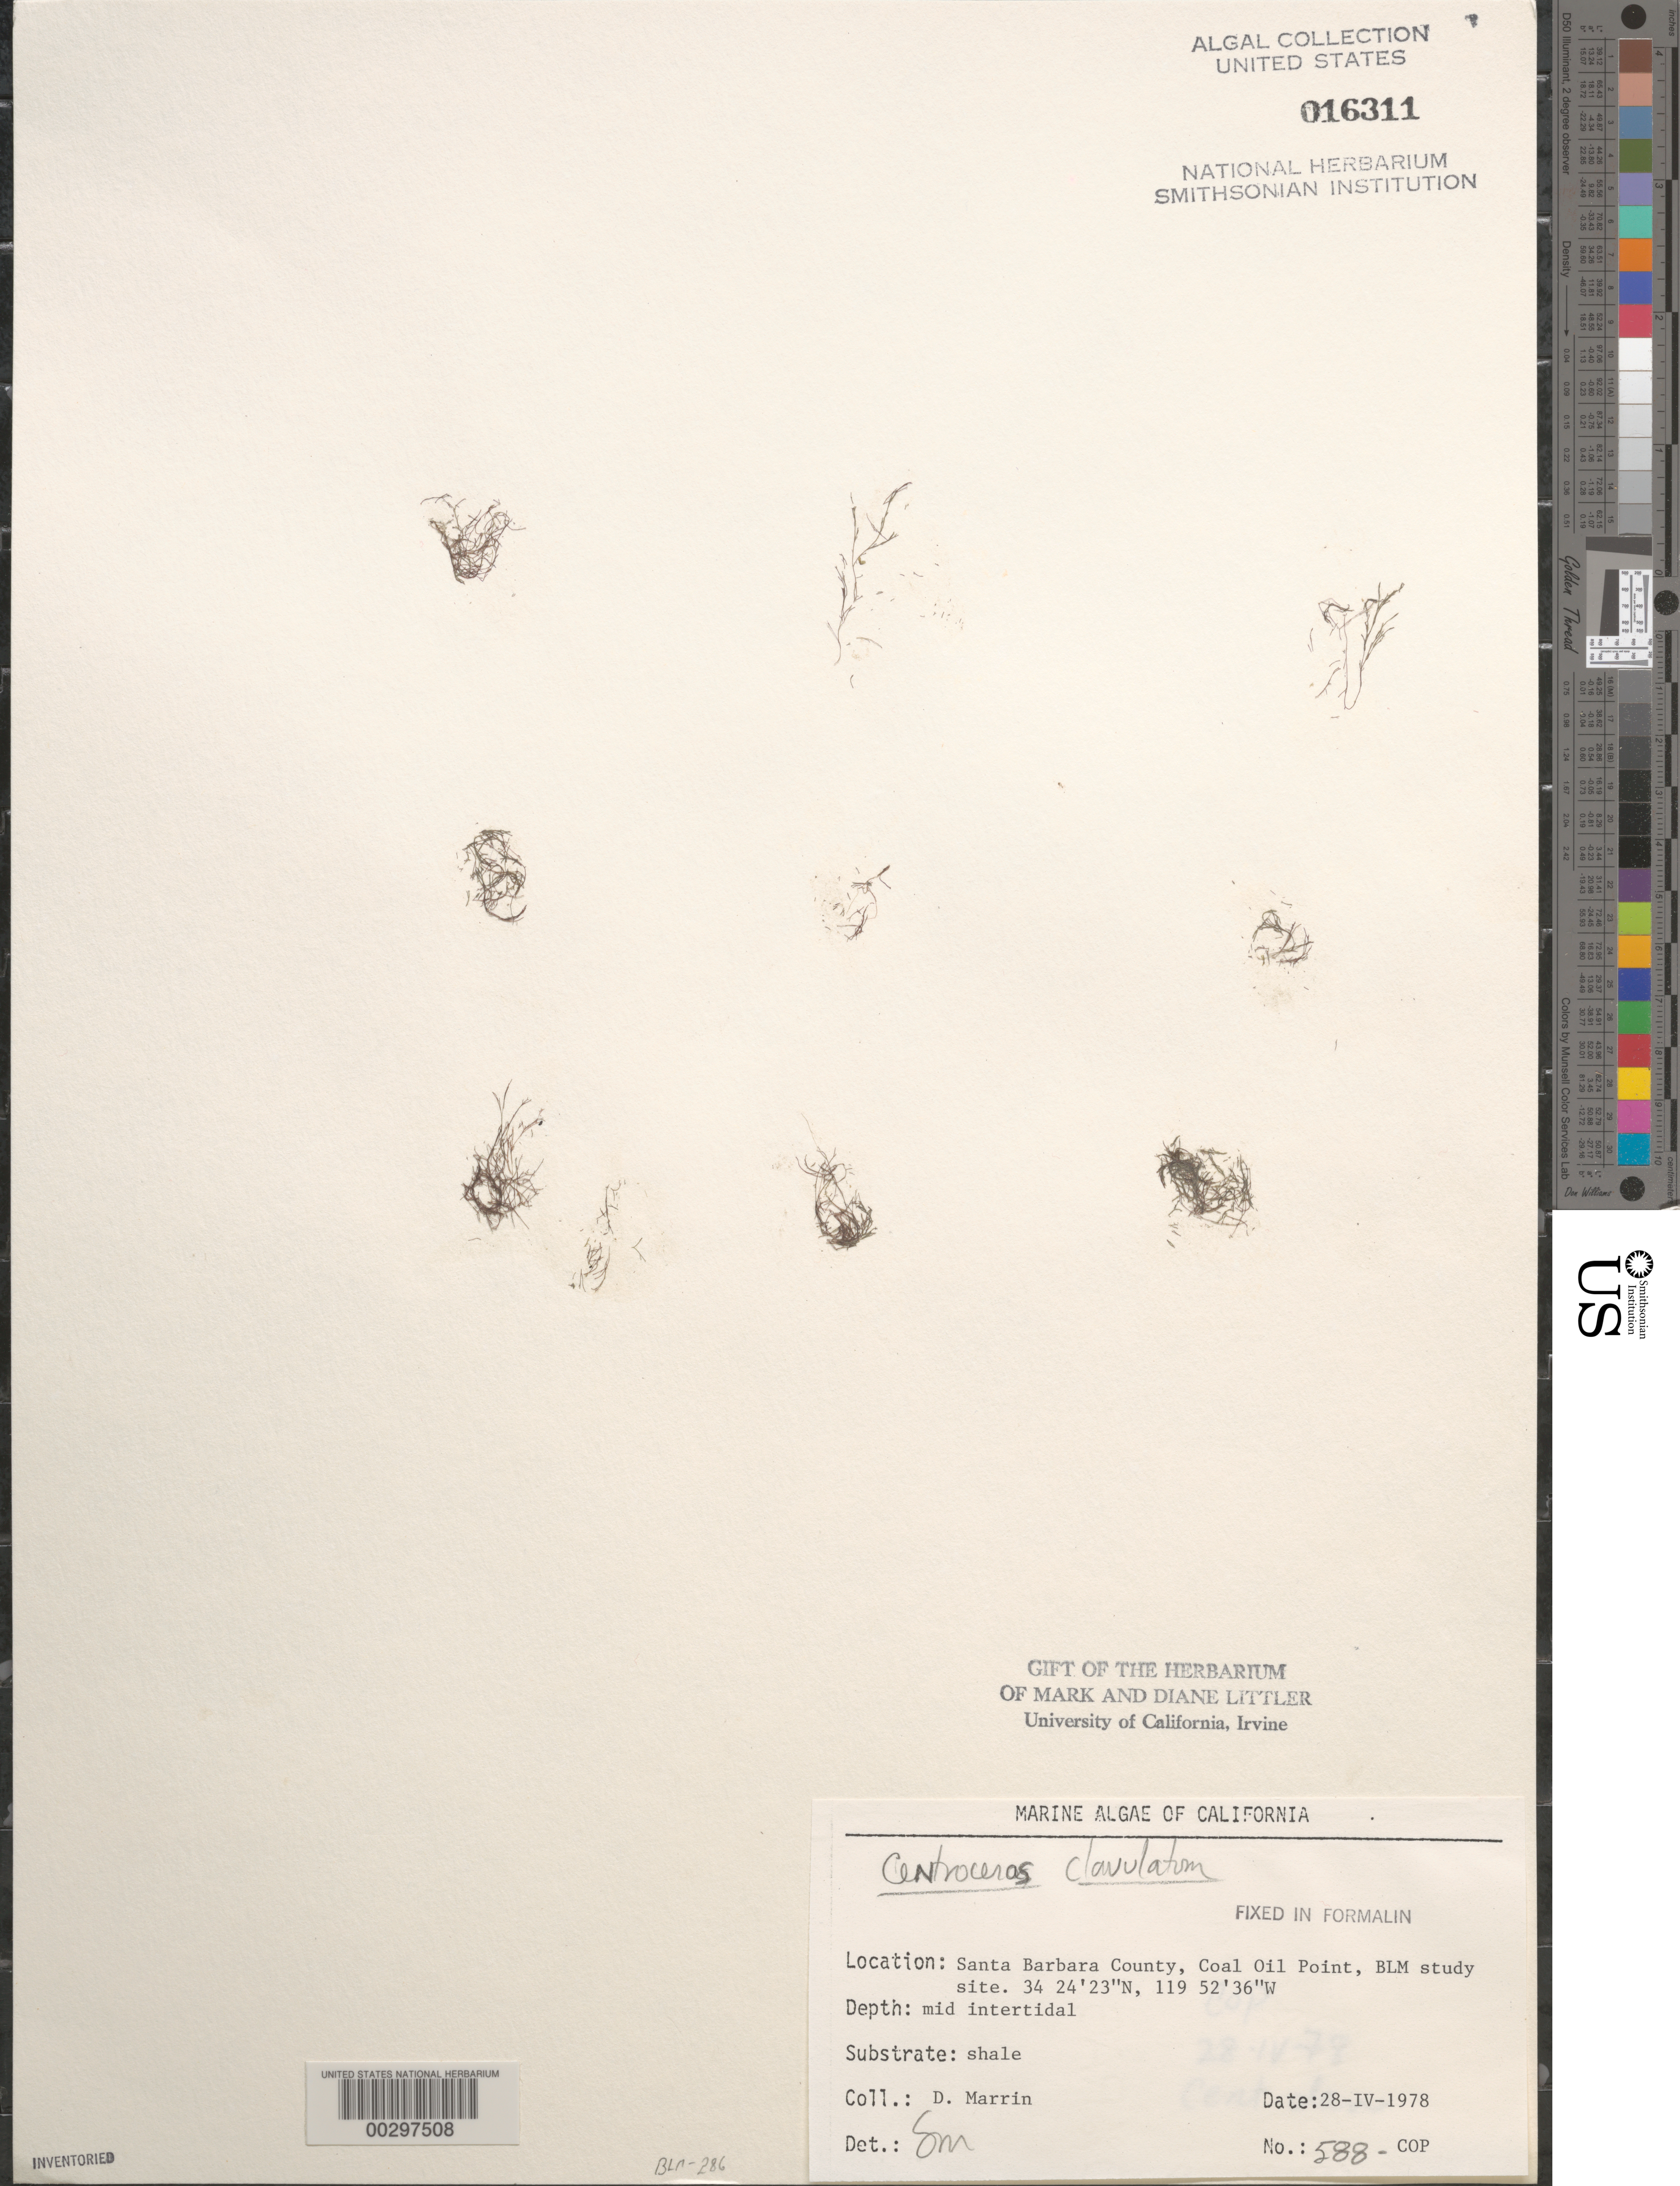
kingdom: Plantae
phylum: Rhodophyta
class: Florideophyceae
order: Ceramiales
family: Ceramiaceae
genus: Centroceras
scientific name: Centroceras clavulatum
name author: (C. Agardh) Mont.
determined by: Murray, S. N.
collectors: D. Marrin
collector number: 588-cop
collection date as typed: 28 Apr 1978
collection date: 1978-04-28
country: United States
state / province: California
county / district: Santa Barbara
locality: Coal Oil Point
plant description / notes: BLM-SOCALBIGHT Rocky Intertidal Survey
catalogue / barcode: US 16311